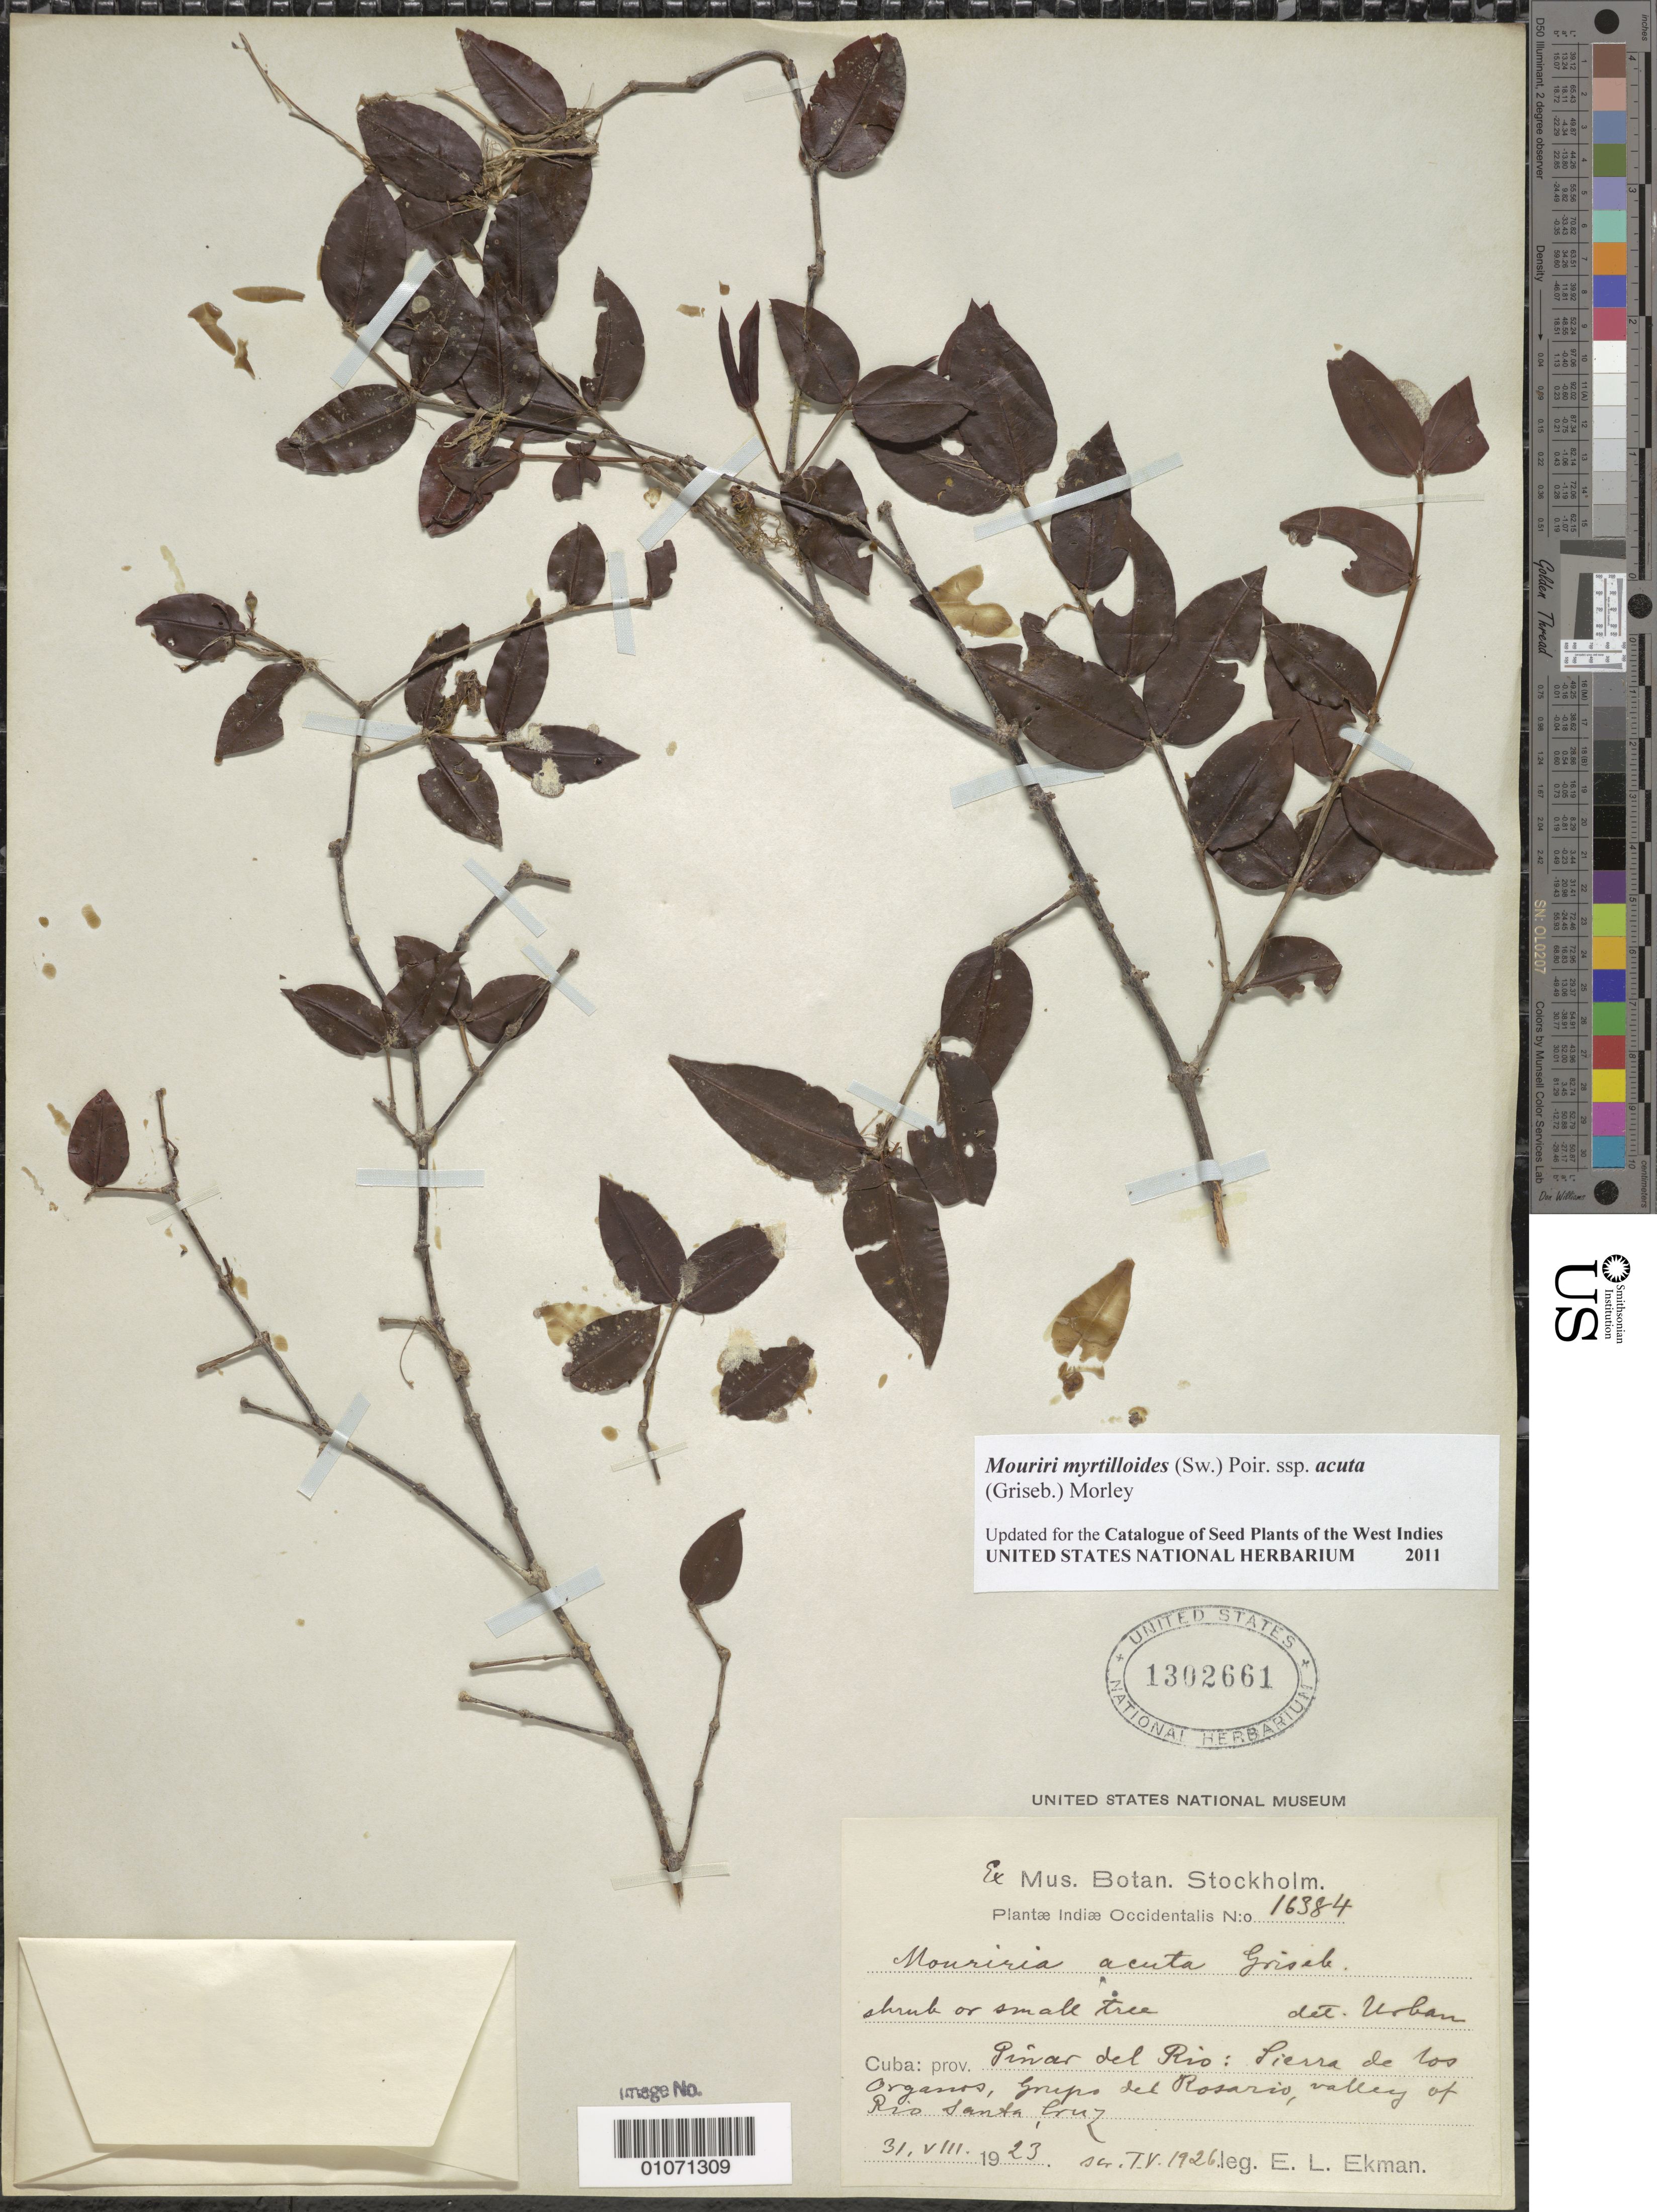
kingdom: Plantae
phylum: Tracheophyta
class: Magnoliopsida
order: Myrtales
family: Melastomataceae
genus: Mouriri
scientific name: Mouriri myrtilloides subsp. acuta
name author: (Griseb.) Morley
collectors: E. L. Ekman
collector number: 16384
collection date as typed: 31 Aug 1923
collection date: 1923-08-31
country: Cuba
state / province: Pinar del Río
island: Cuba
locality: Sierra de los Organos, Rosario, valley of Río Santa Cruz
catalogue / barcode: US 1302661